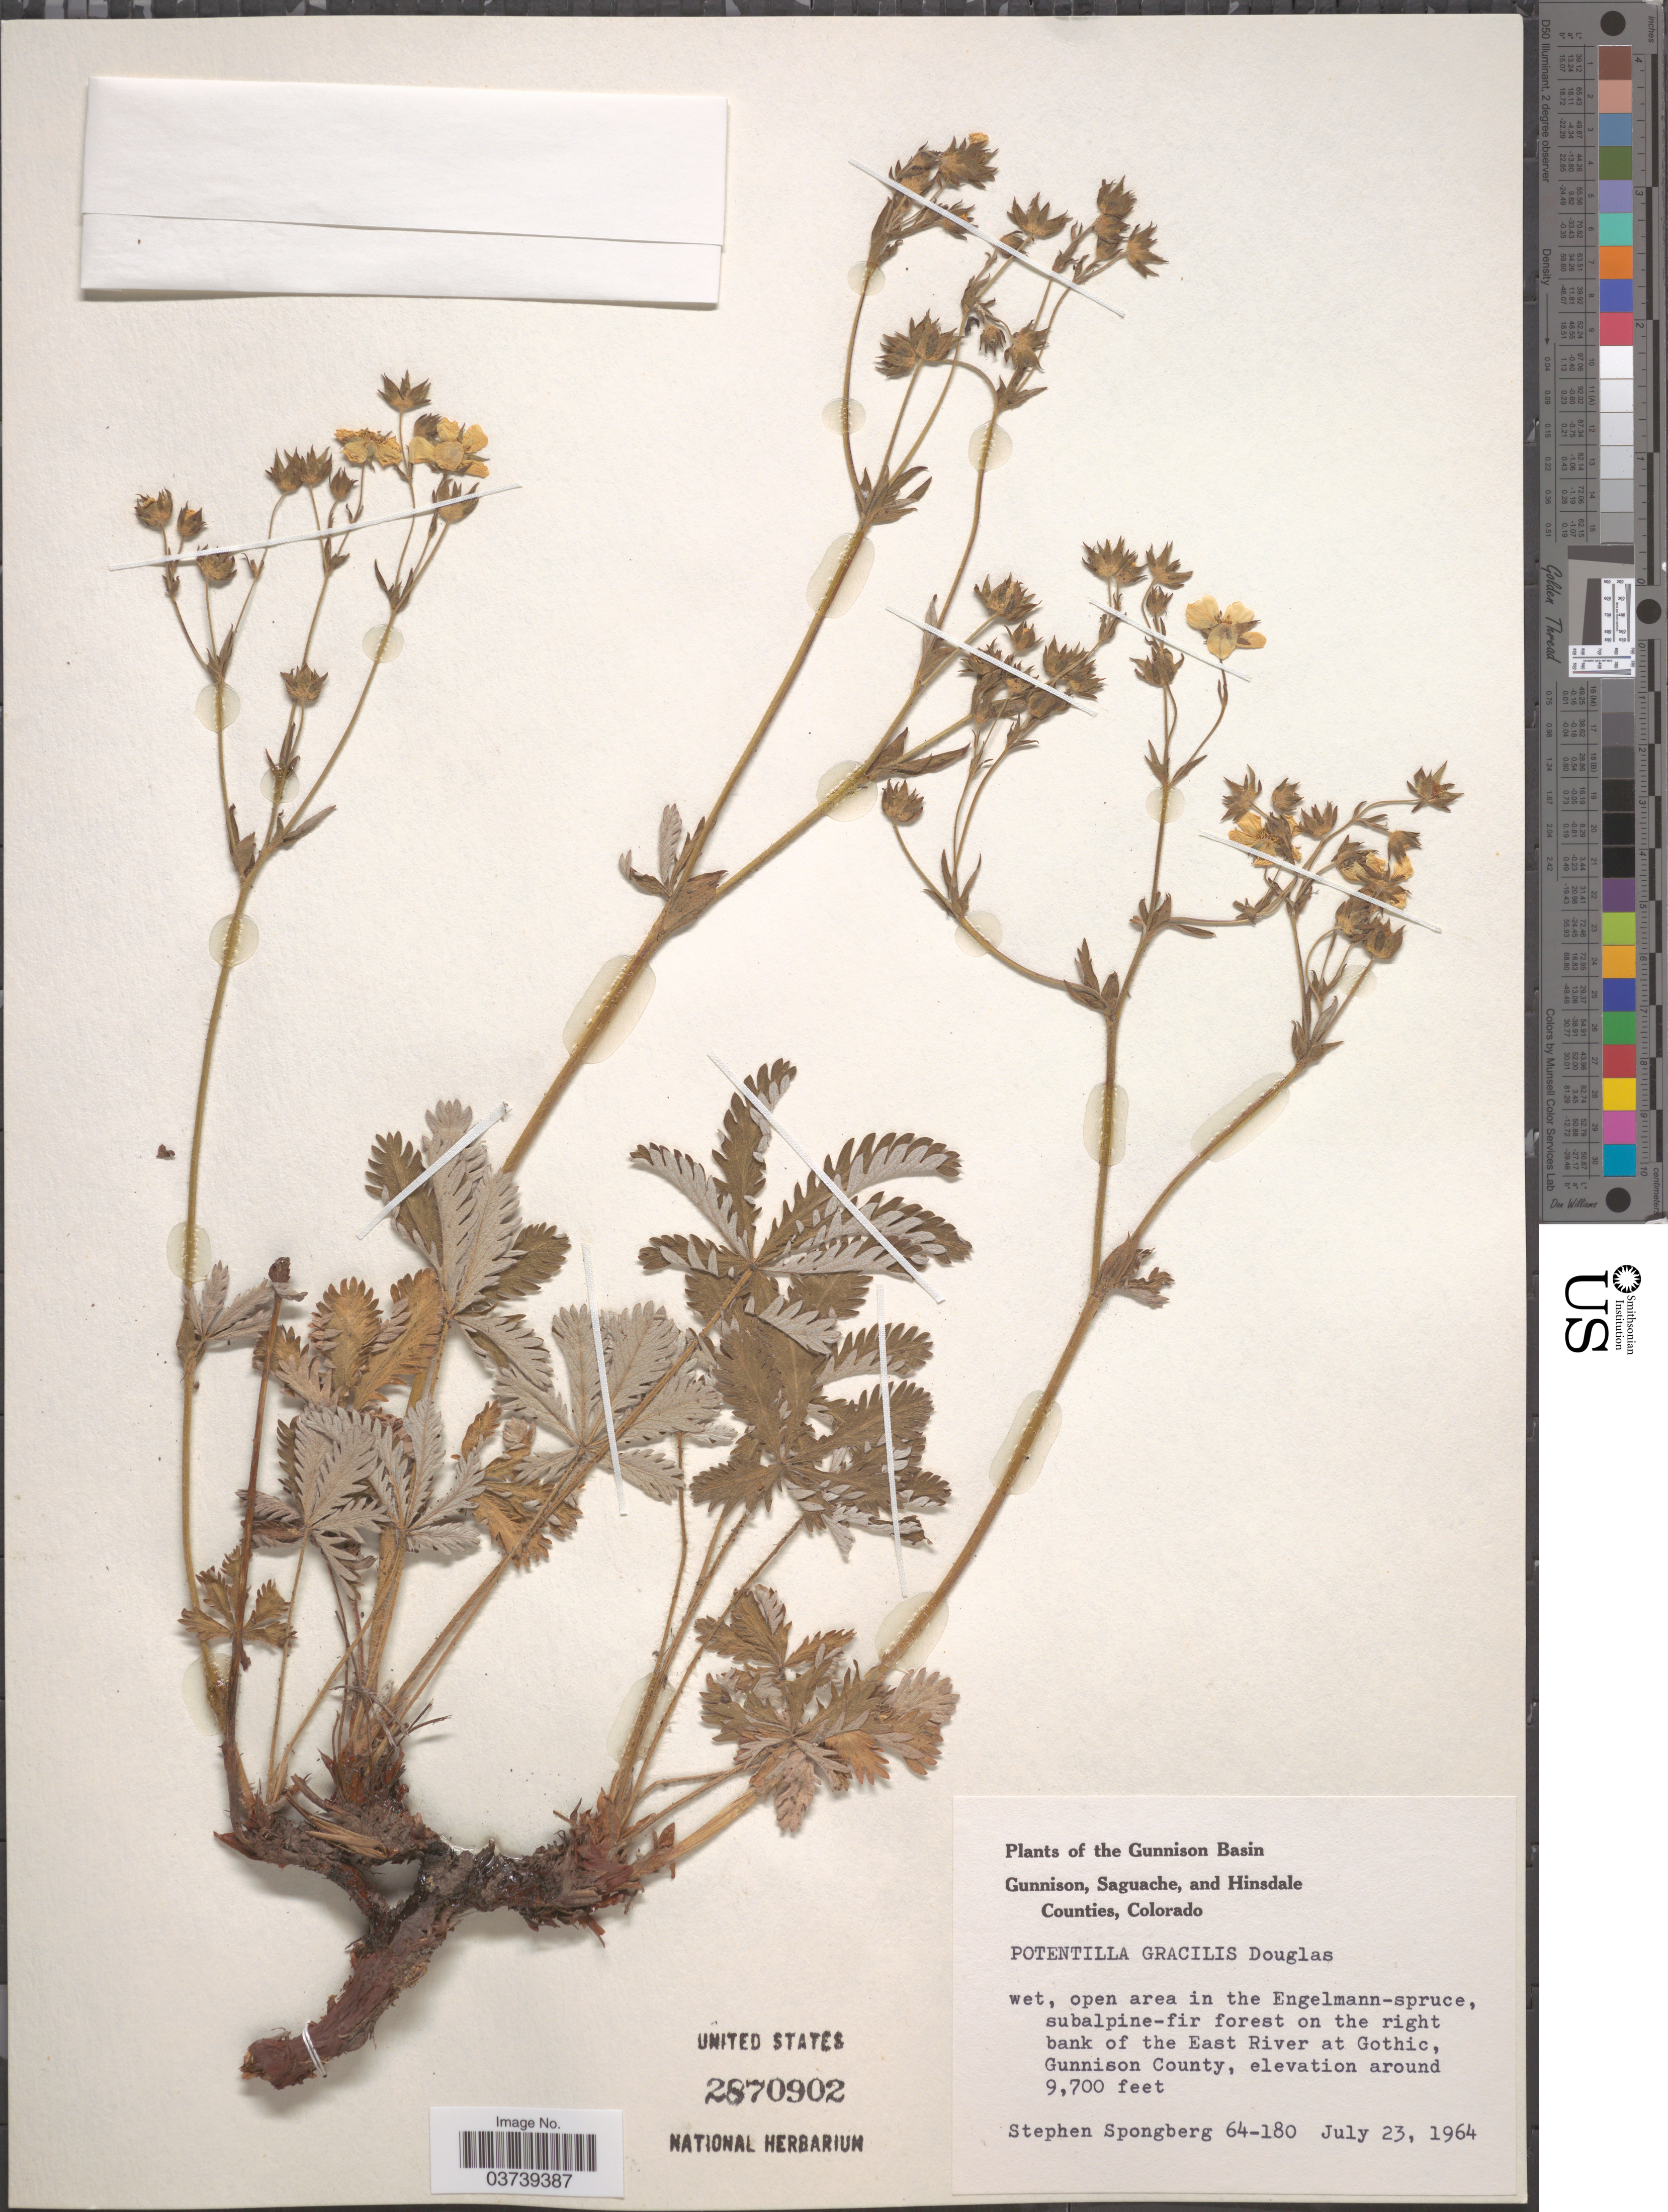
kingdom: Plantae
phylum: Tracheophyta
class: Magnoliopsida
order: Rosales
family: Rosaceae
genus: Potentilla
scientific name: Potentilla gracilis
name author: Douglas ex Hook.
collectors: S. A.Spongberg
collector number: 64-180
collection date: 1964-07-23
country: United States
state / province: Colorado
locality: Gunnison Basin. On the right bank of the East River at Gothic, Gunnison County.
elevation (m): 2957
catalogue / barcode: US 2870902